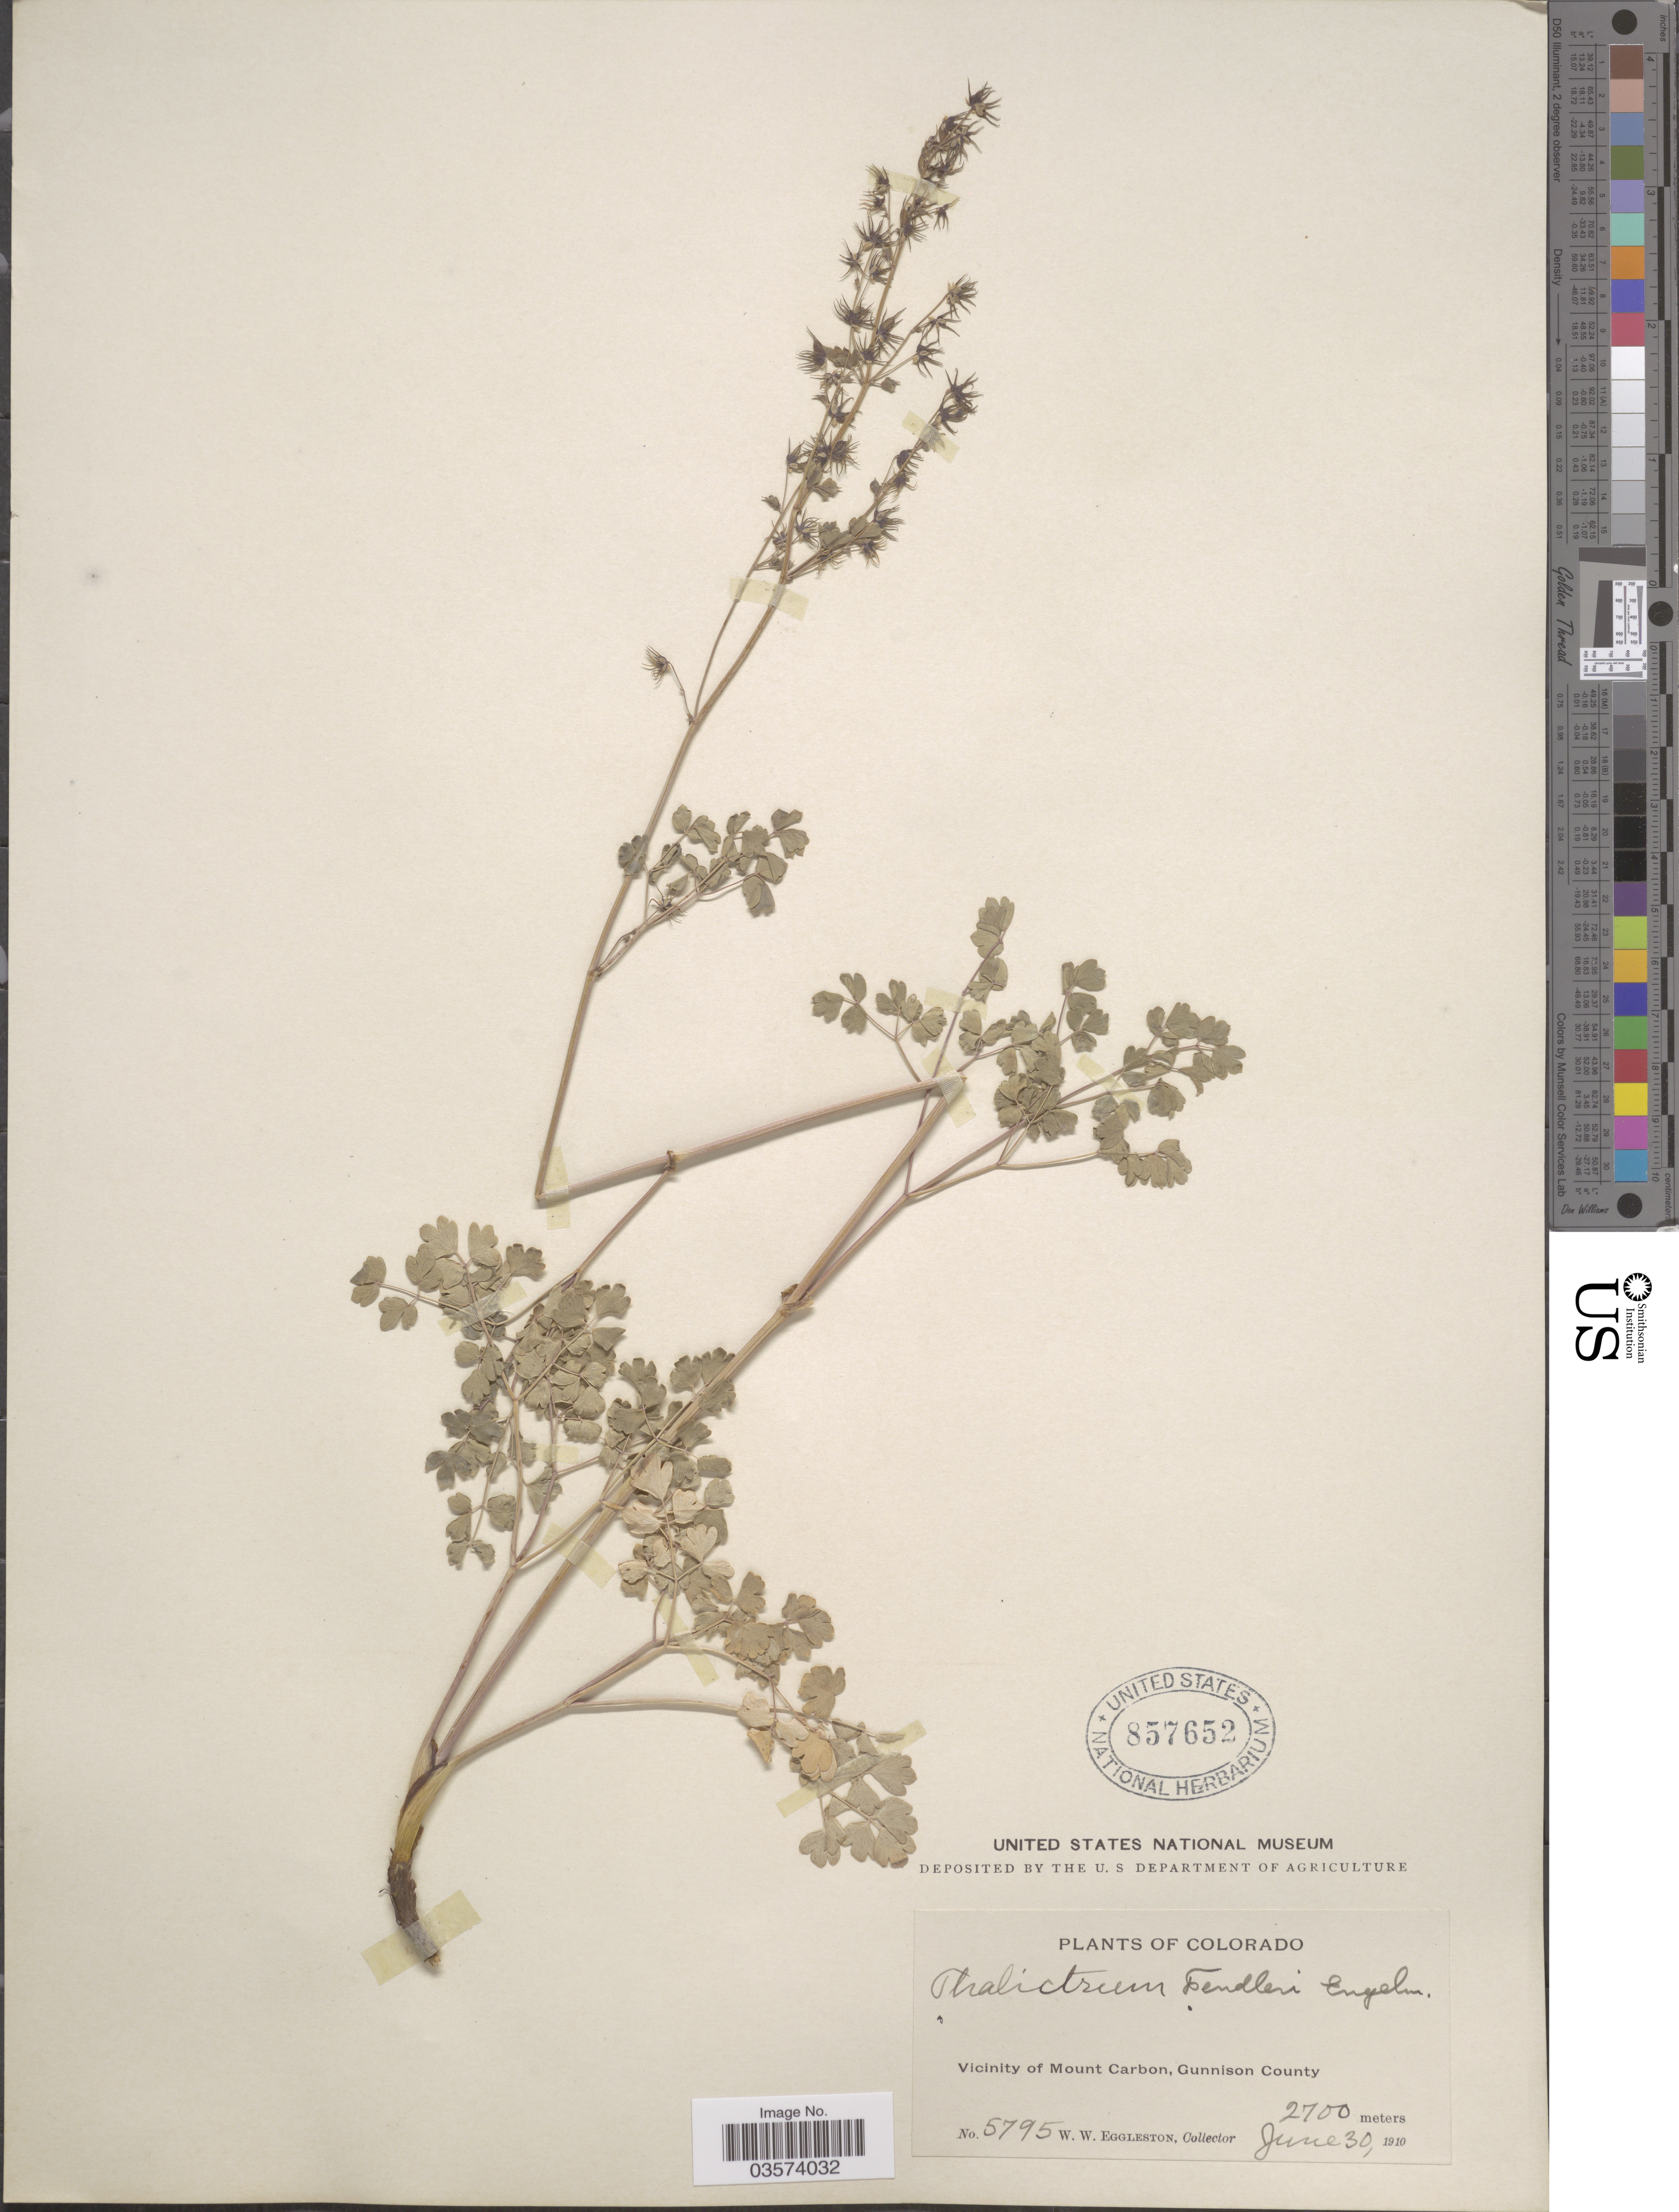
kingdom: Plantae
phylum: Tracheophyta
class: Magnoliopsida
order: Ranunculales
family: Ranunculaceae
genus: Thalictrum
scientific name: Thalictrum fendleri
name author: Engelm. ex A. Gray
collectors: W. W. Eggleston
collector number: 5795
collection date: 1910-06-30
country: United States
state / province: Colorado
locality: Vicinity of Mount Carbon, Gunnison County.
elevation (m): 2700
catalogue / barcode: US 857652